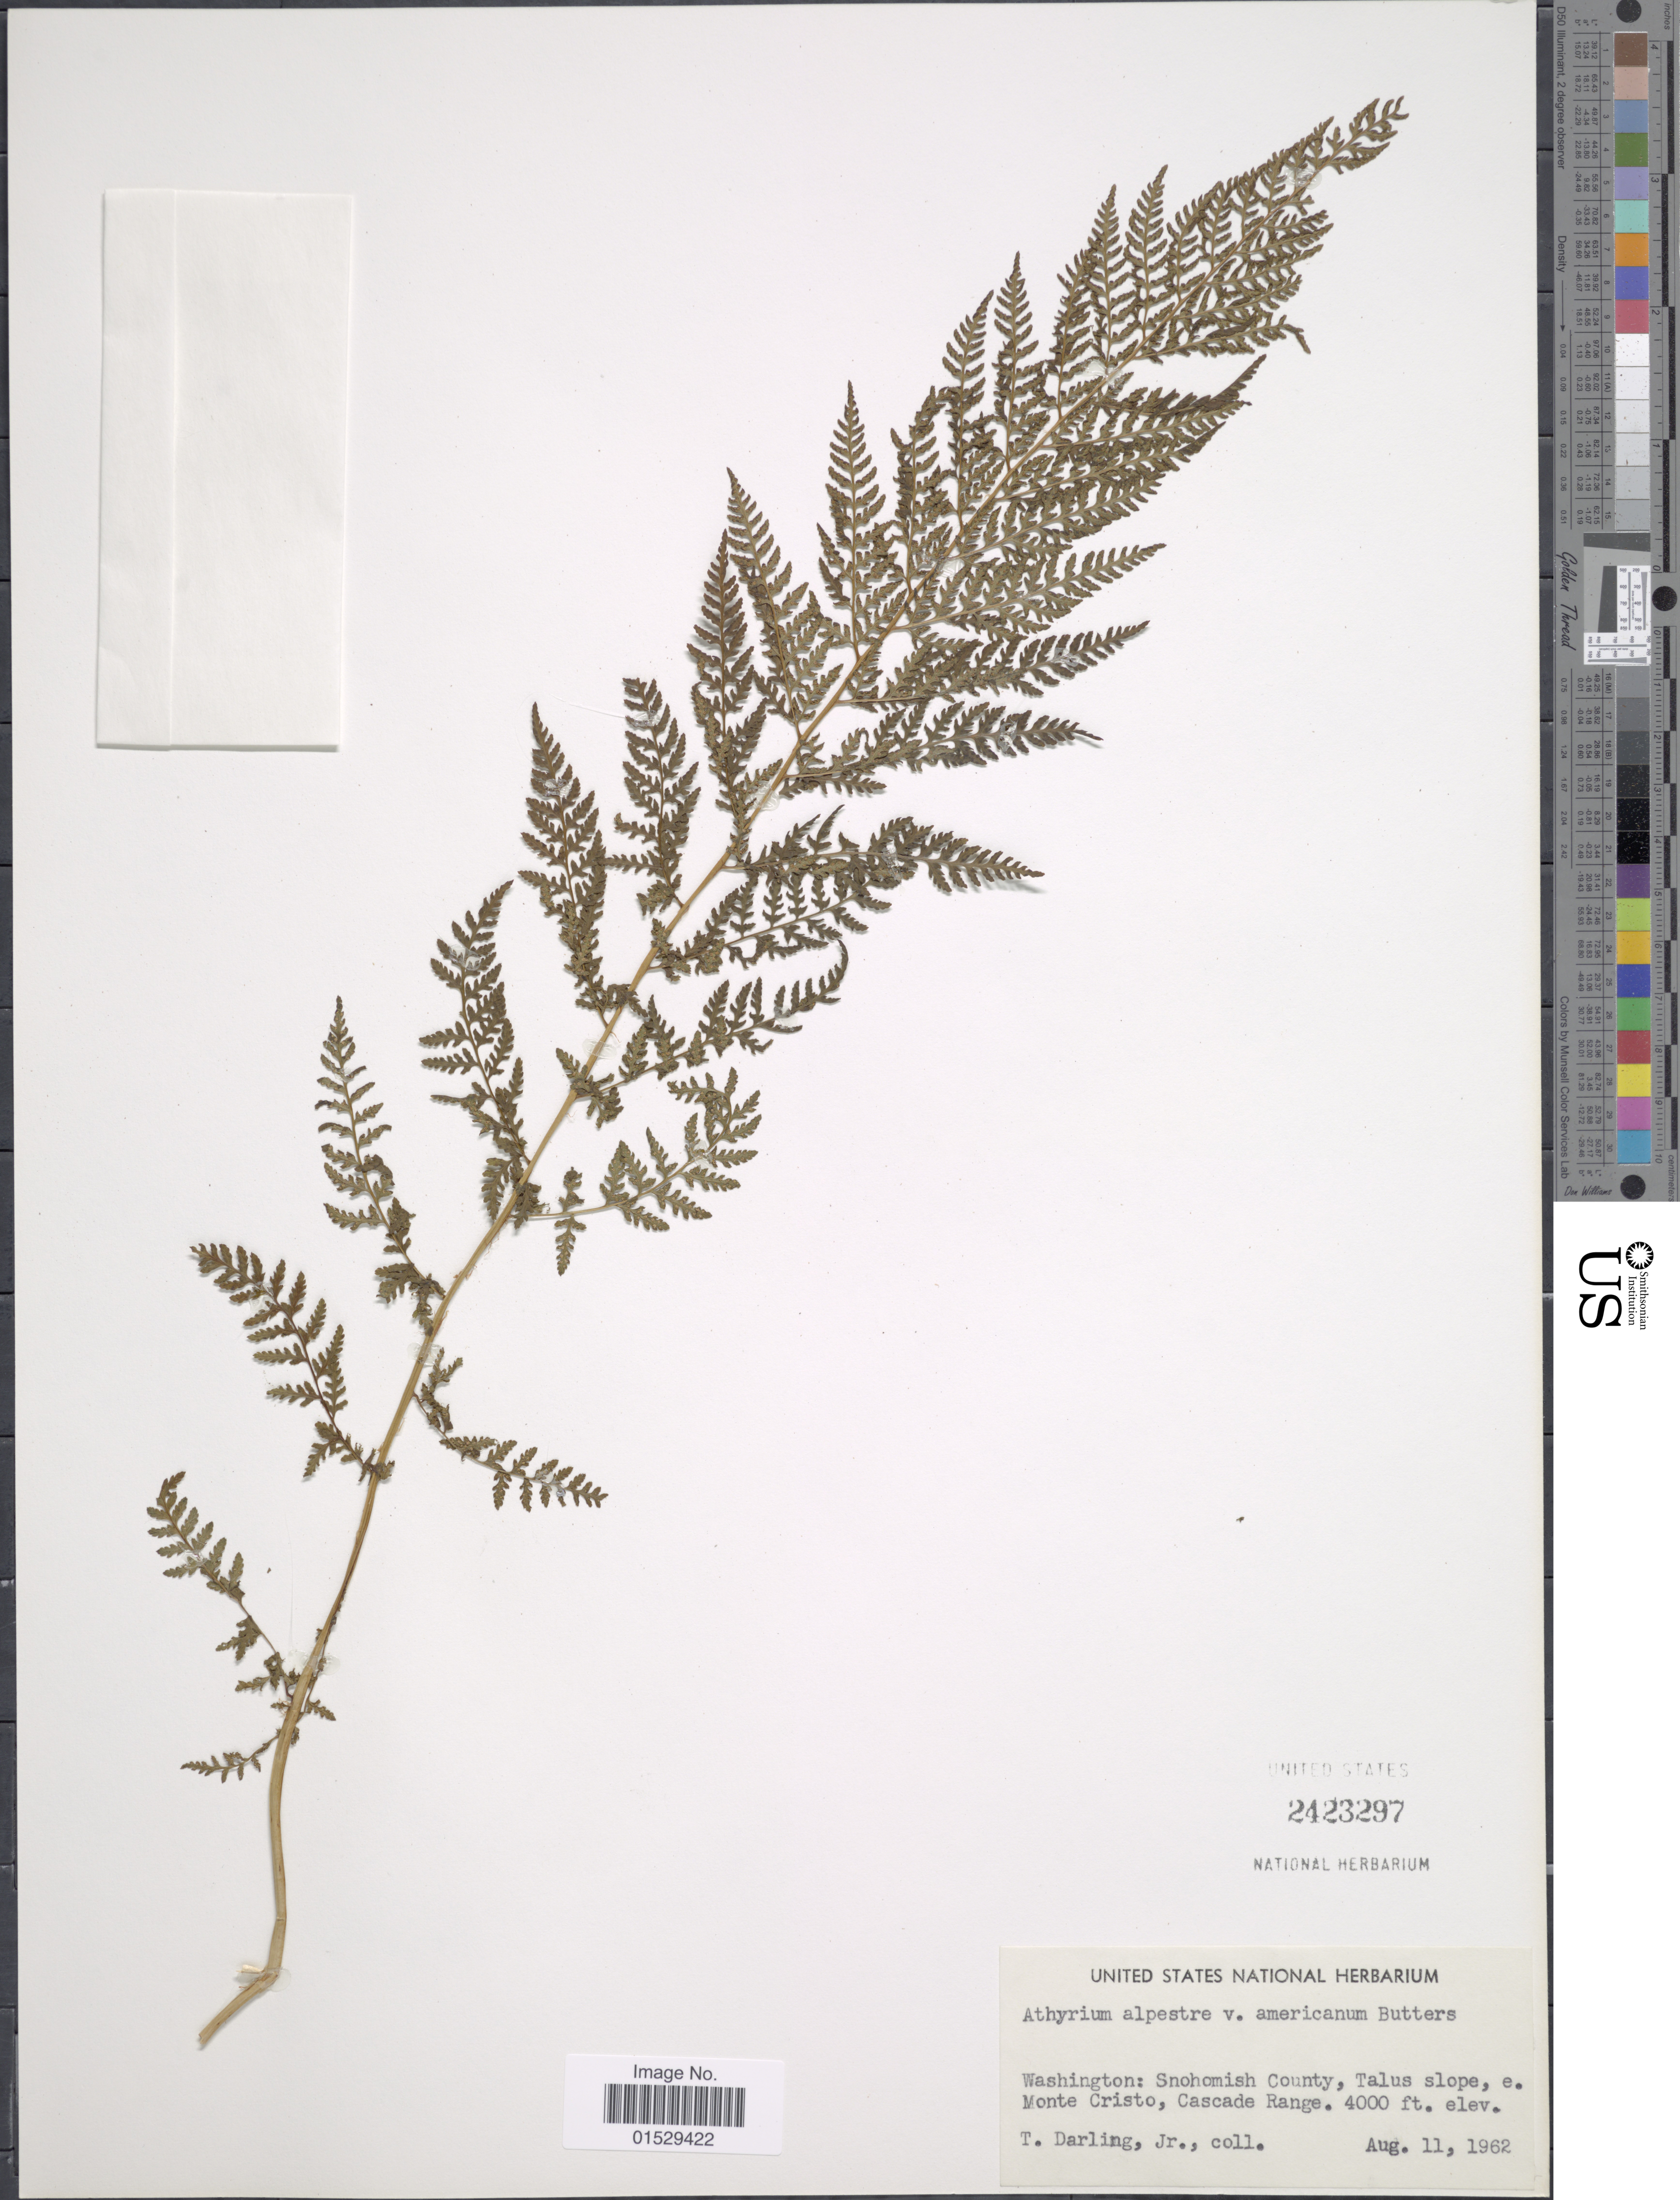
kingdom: Plantae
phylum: Tracheophyta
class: Polypodiopsida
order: Polypodiales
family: Athyriaceae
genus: Athyrium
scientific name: Athyrium distentifolilum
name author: Tausch ex Opiz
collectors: T. Darling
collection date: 1962-08-11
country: United States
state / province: Washington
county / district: Snohomish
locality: Washington: Snohomish County, Talus slope, e. Monte Cristo, Cascade Range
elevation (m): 1219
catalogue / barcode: US 2423297